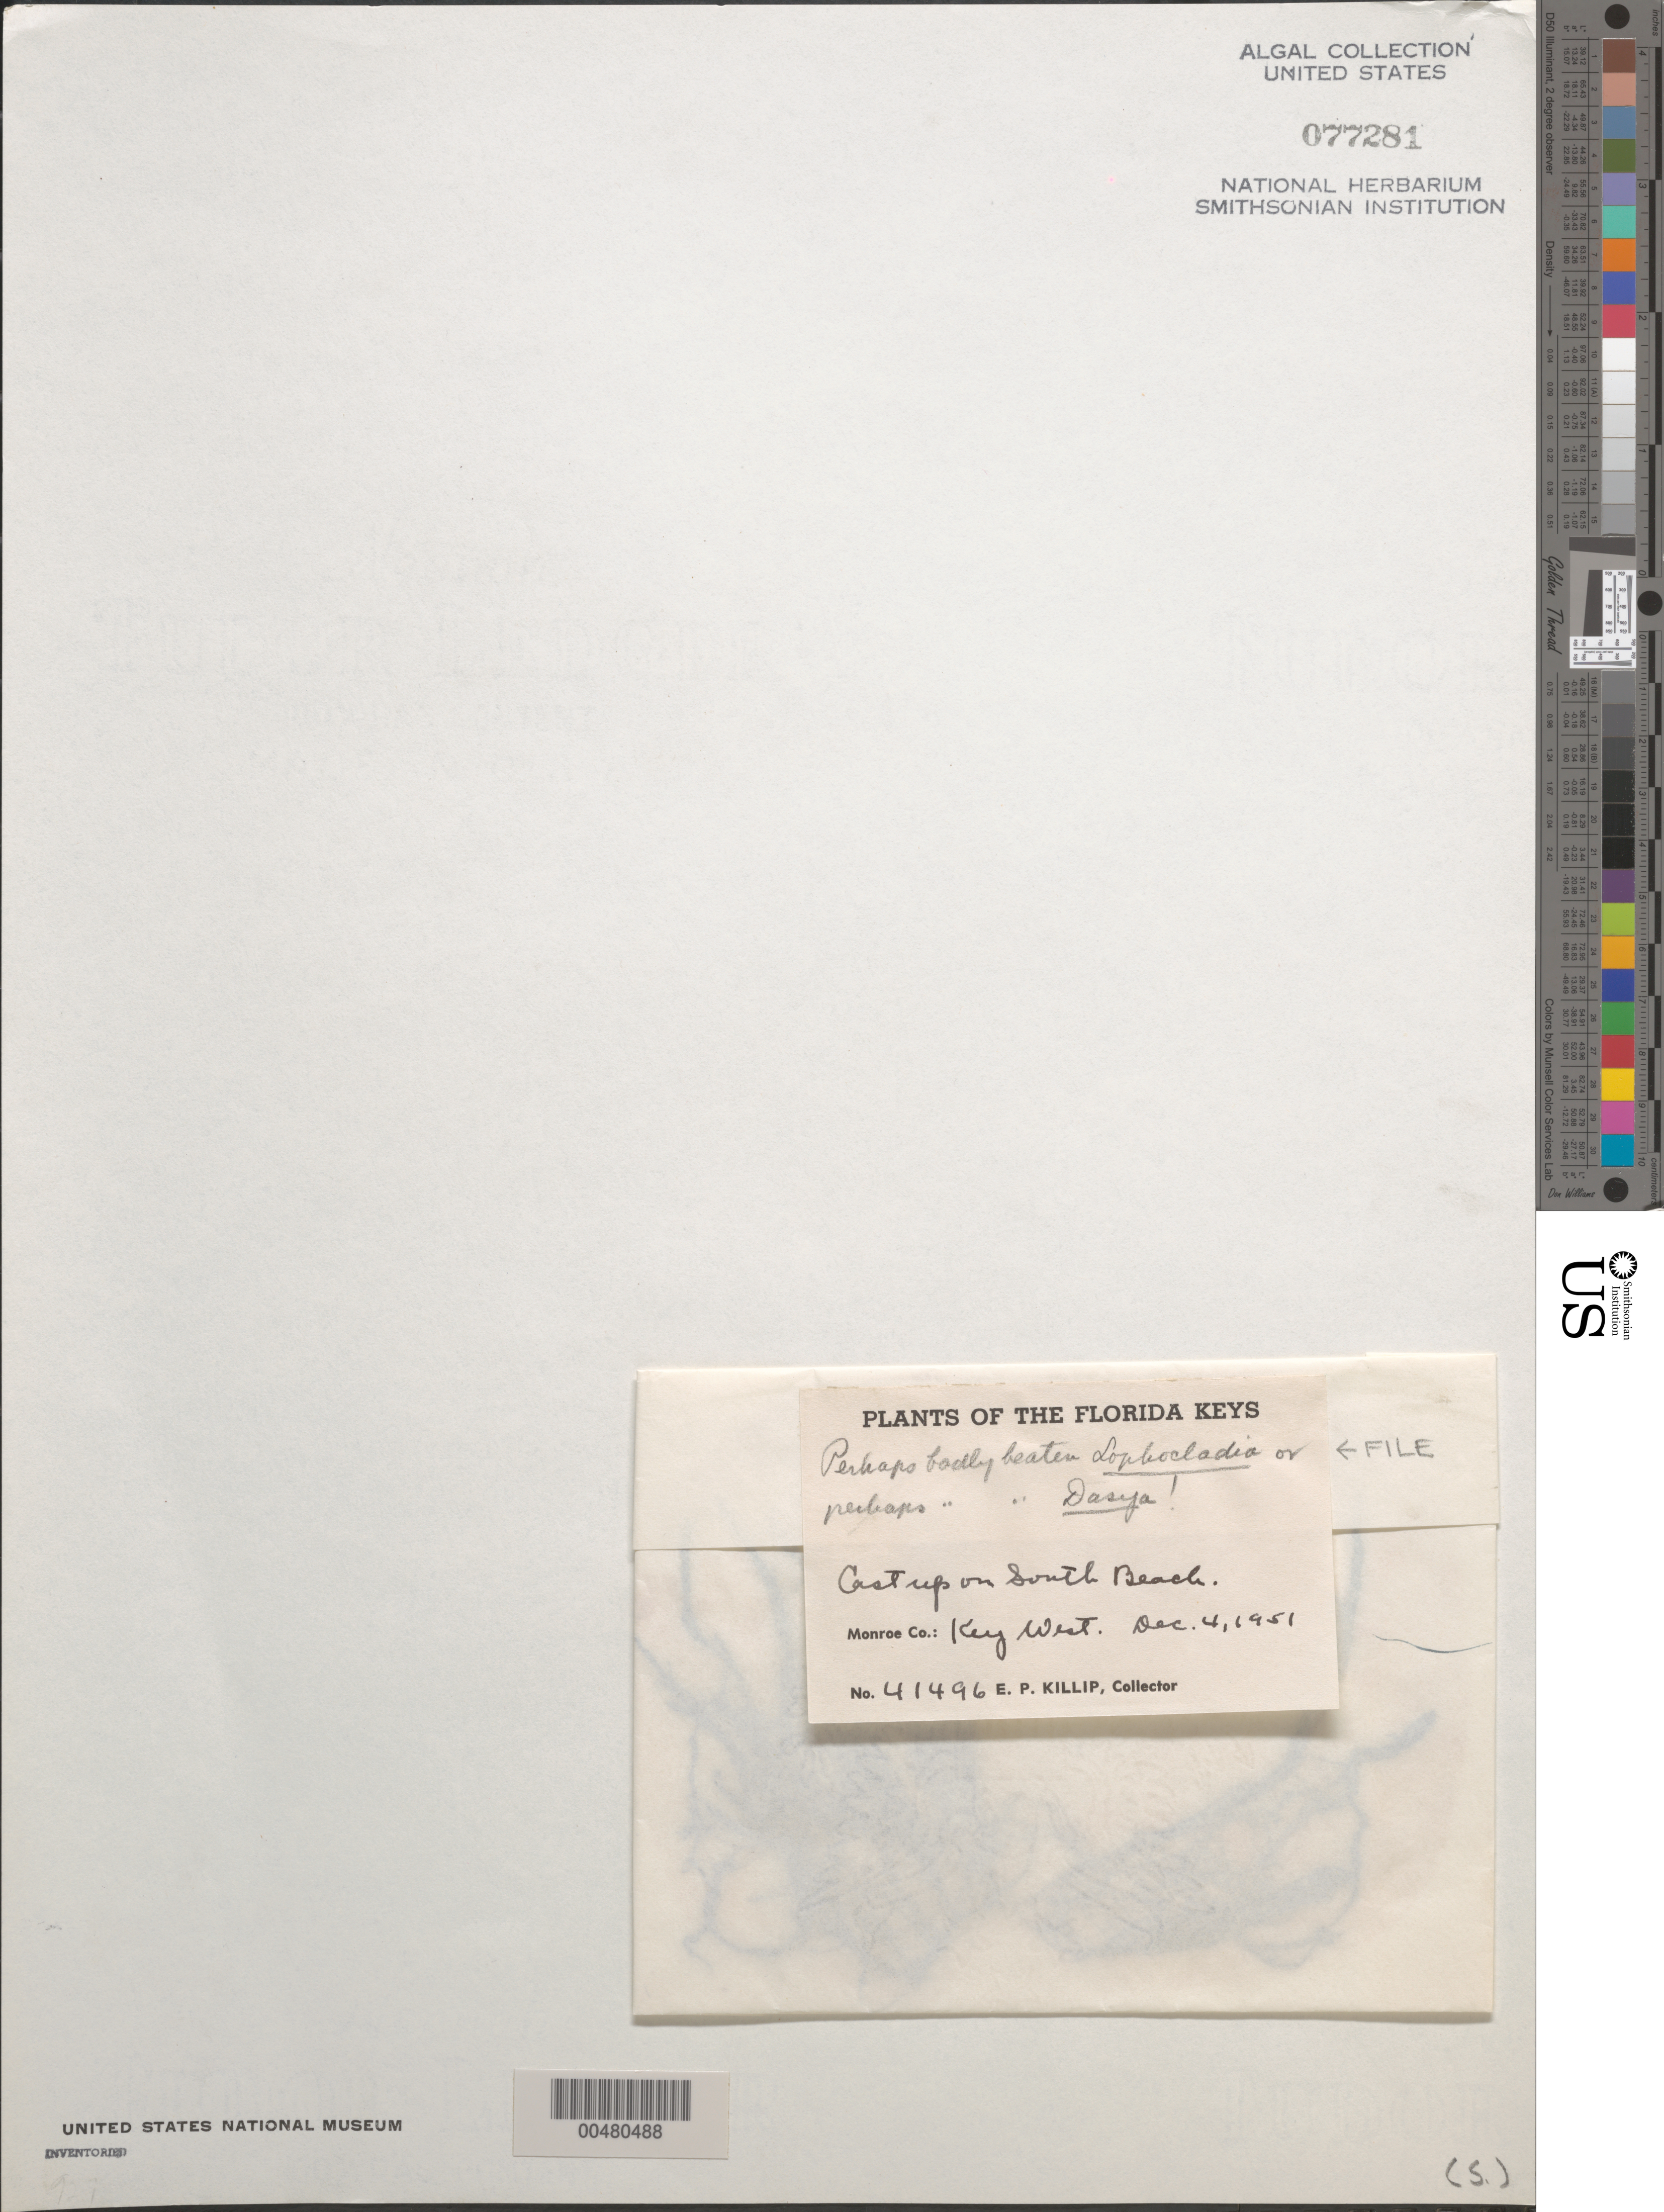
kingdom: Plantae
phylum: Rhodophyta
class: Florideophyceae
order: Ceramiales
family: Rhodomelaceae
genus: Lophocladia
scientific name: Lophocladia sp.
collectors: E. P. Killip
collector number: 41496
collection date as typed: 04 Dec 1951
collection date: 1951-12-04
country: United States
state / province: Florida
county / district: Monroe County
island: Key West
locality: South Beach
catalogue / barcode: US 77281